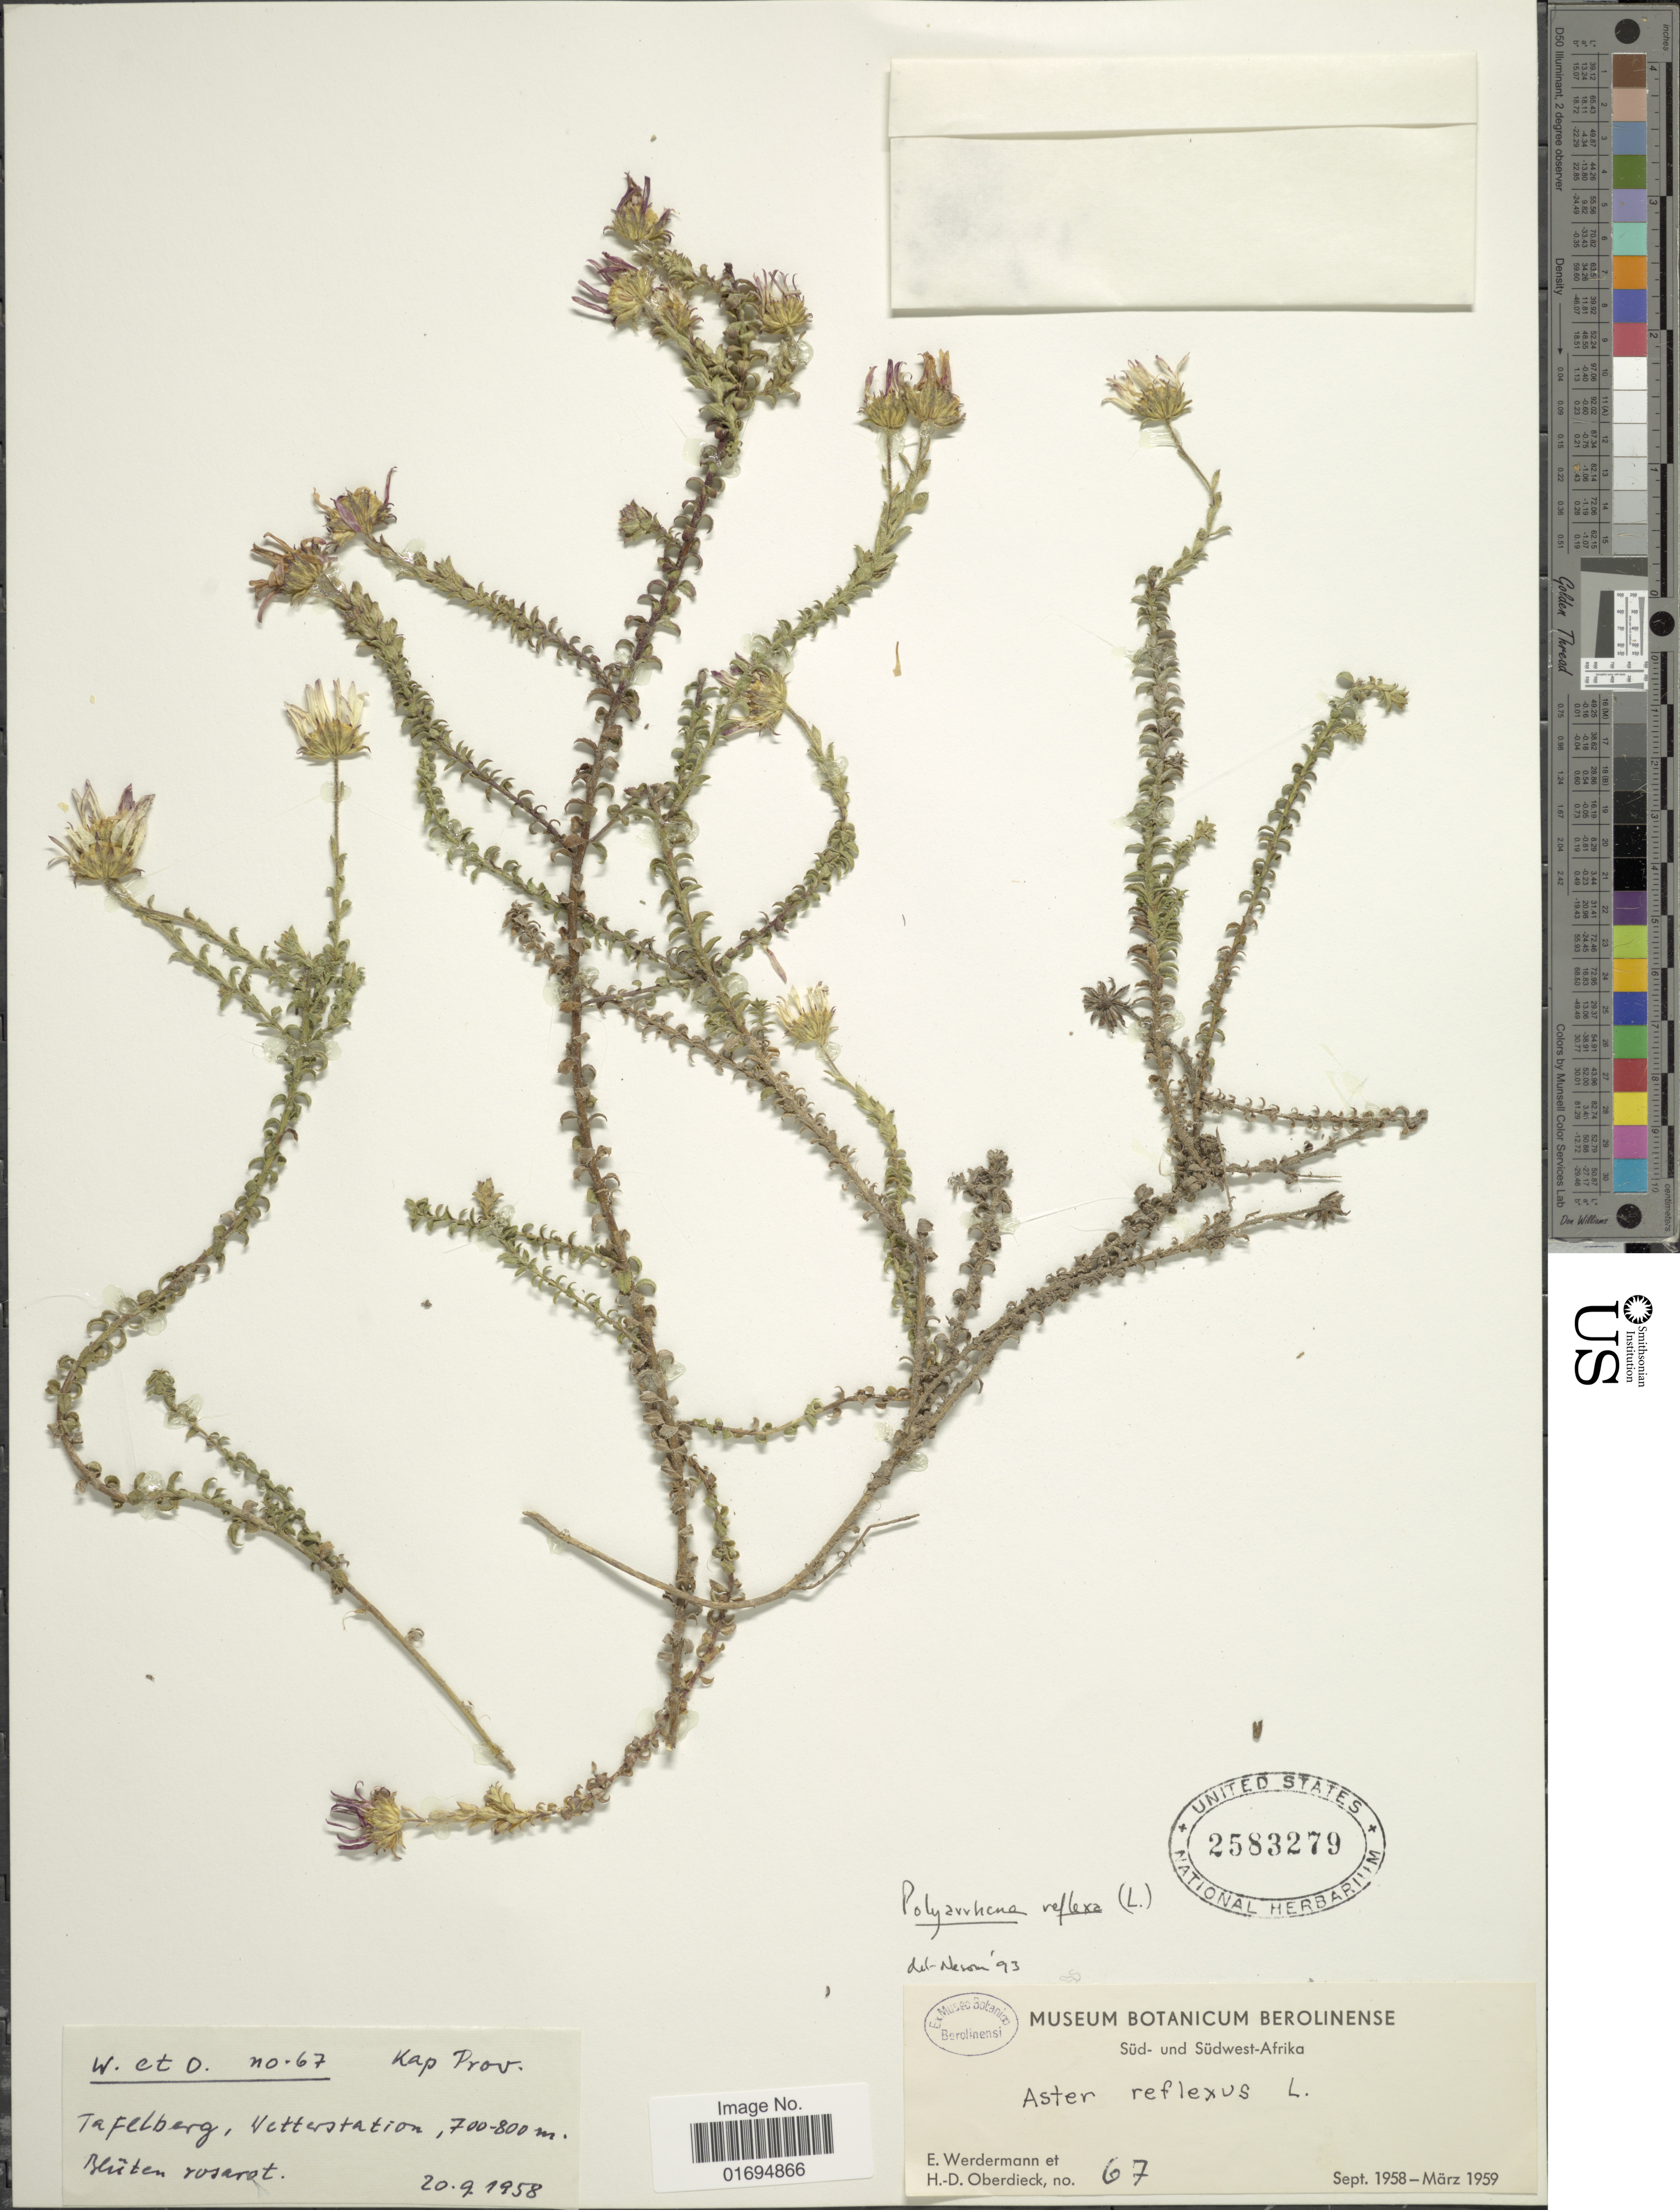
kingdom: Plantae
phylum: Tracheophyta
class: Magnoliopsida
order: Asterales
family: Asteraceae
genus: Polyarrhena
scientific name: Polyarrhena reflexa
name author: (L.) Cass.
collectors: E. Wedermann & H. Oberdieck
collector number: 67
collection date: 1958-09/1959-03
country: South Africa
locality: Sud- und Sudwest-Afrika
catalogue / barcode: US 2583279